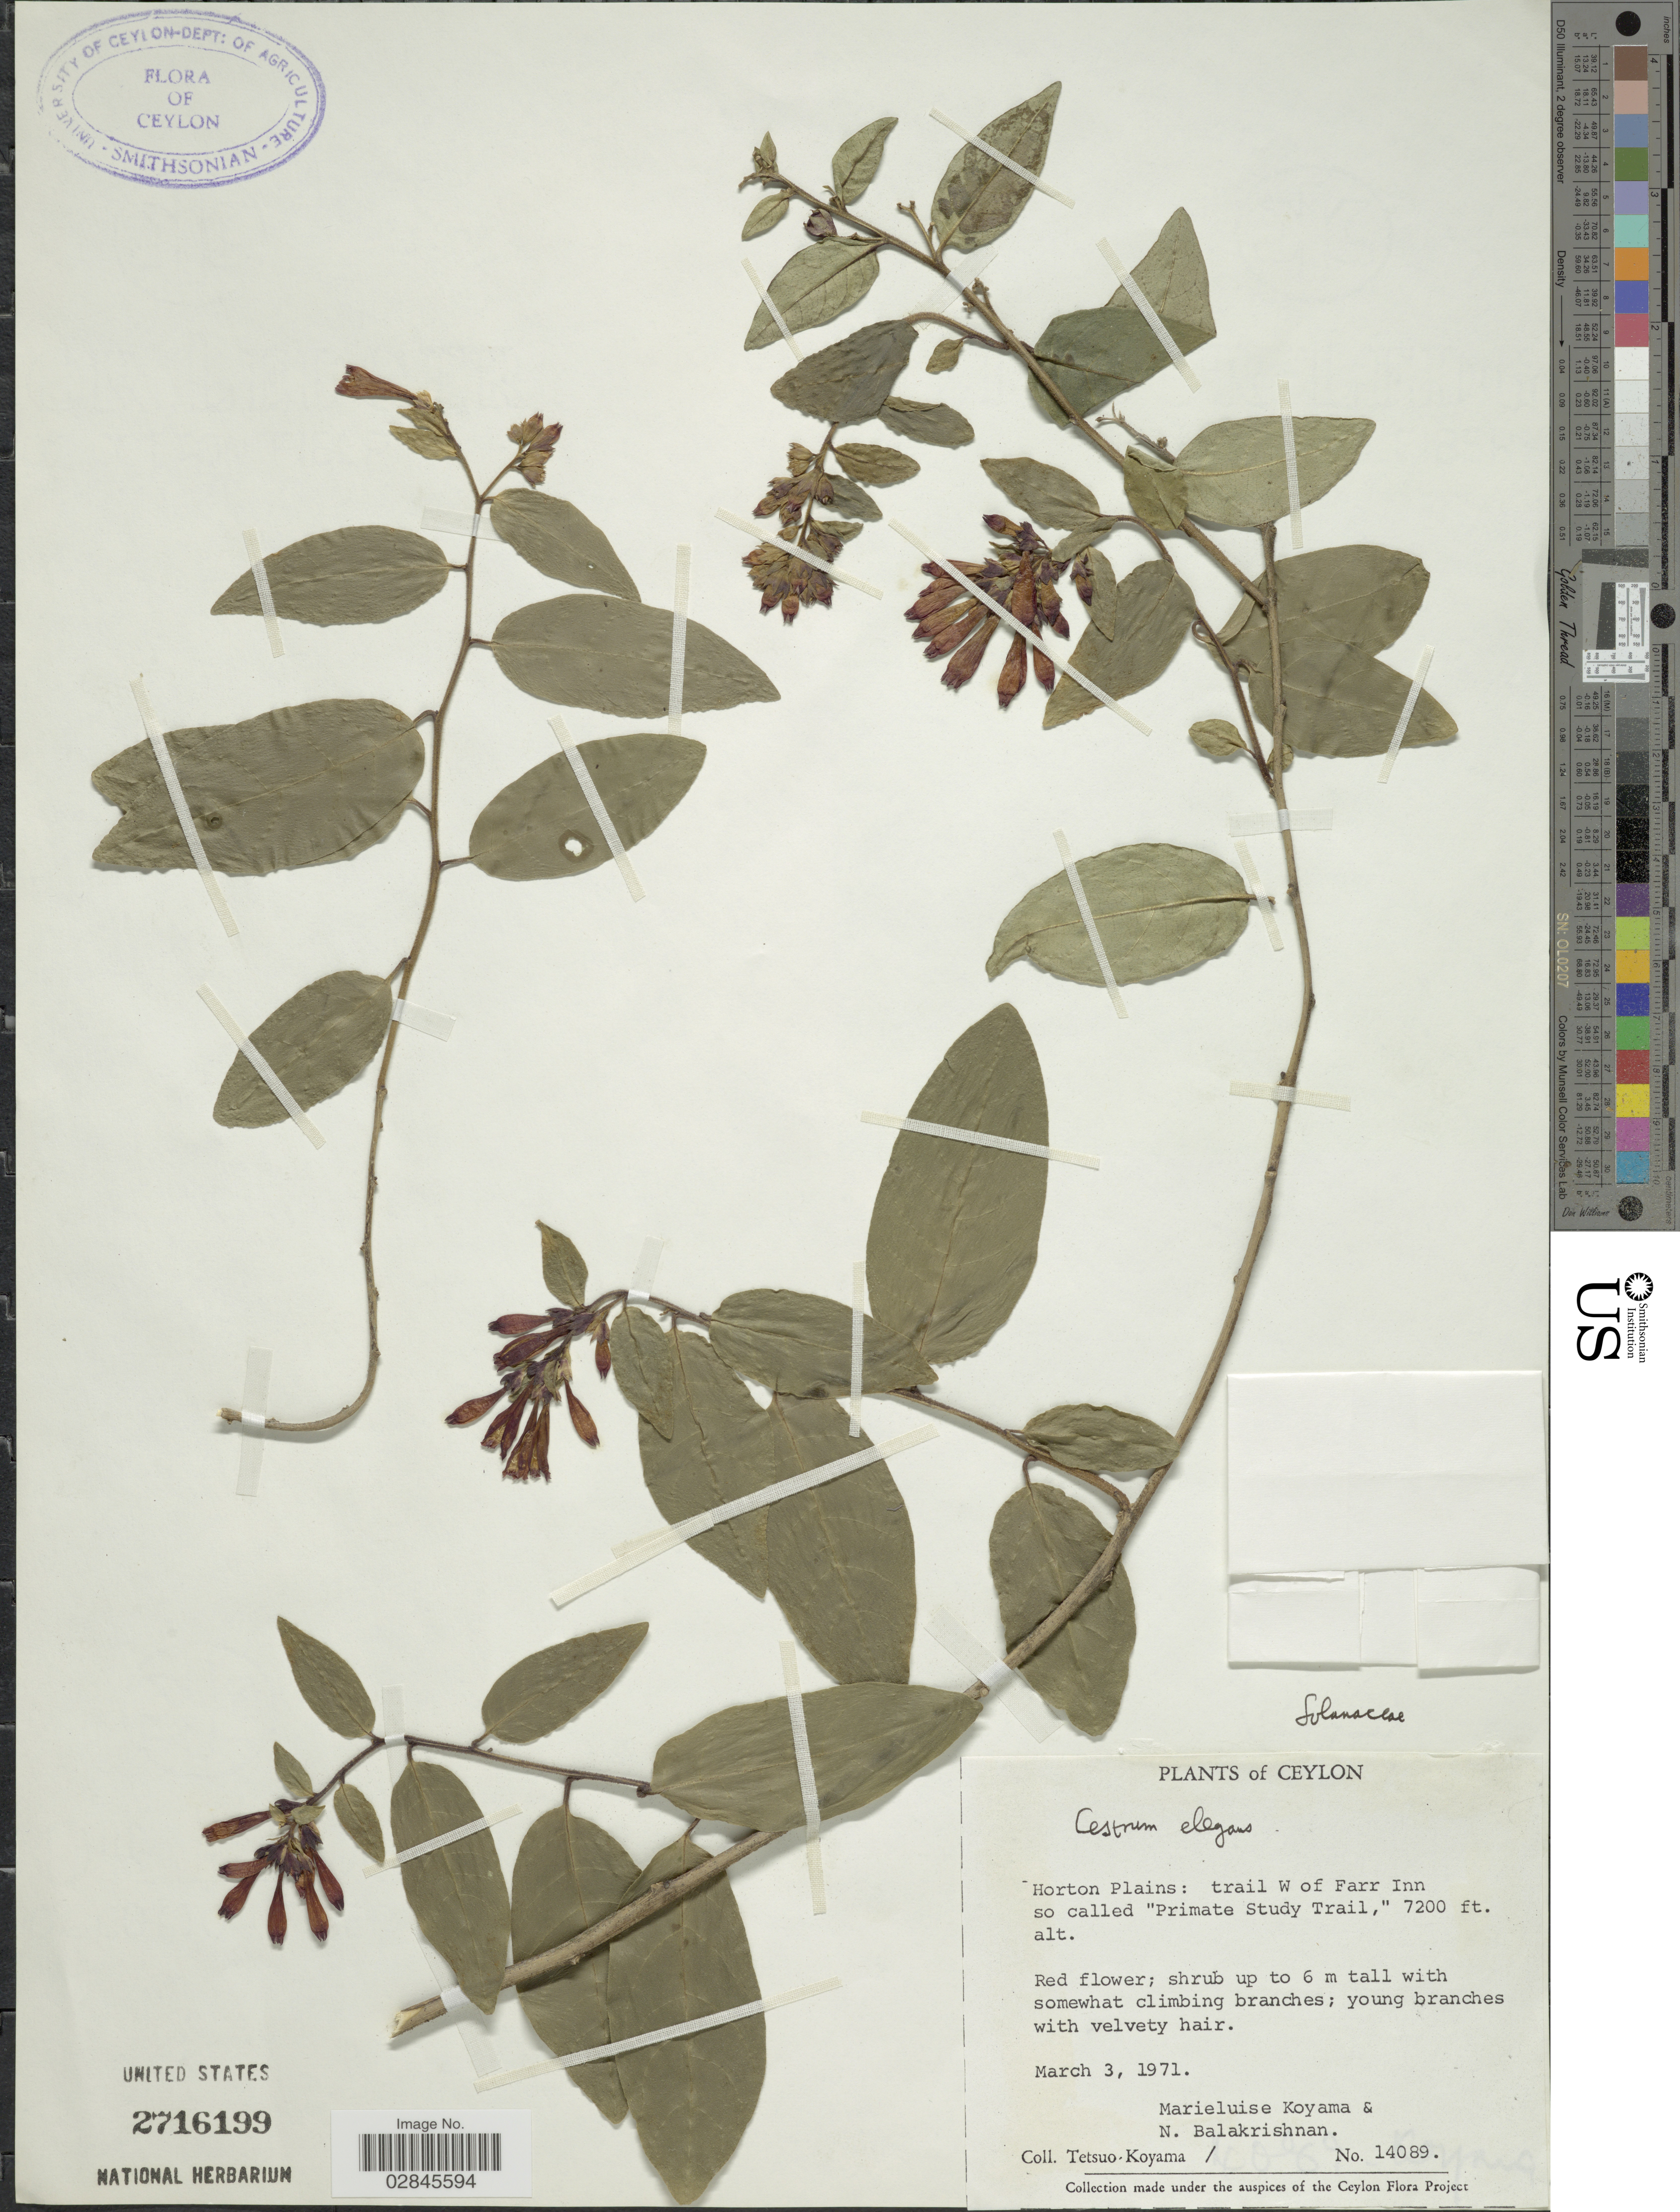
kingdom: Plantae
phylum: Tracheophyta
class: Magnoliopsida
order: Solanales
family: Solanaceae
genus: Cestrum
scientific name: Cestrum elegans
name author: (Brongn.) Schltdl.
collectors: M. Koyama, N. Balakrishnan & T. Koyama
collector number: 14089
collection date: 1971-03-03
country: Sri Lanka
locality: Ceylon. Horton Plains: trail W of Farr Inn so called "Primate Trail".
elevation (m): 2195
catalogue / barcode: US 2716199